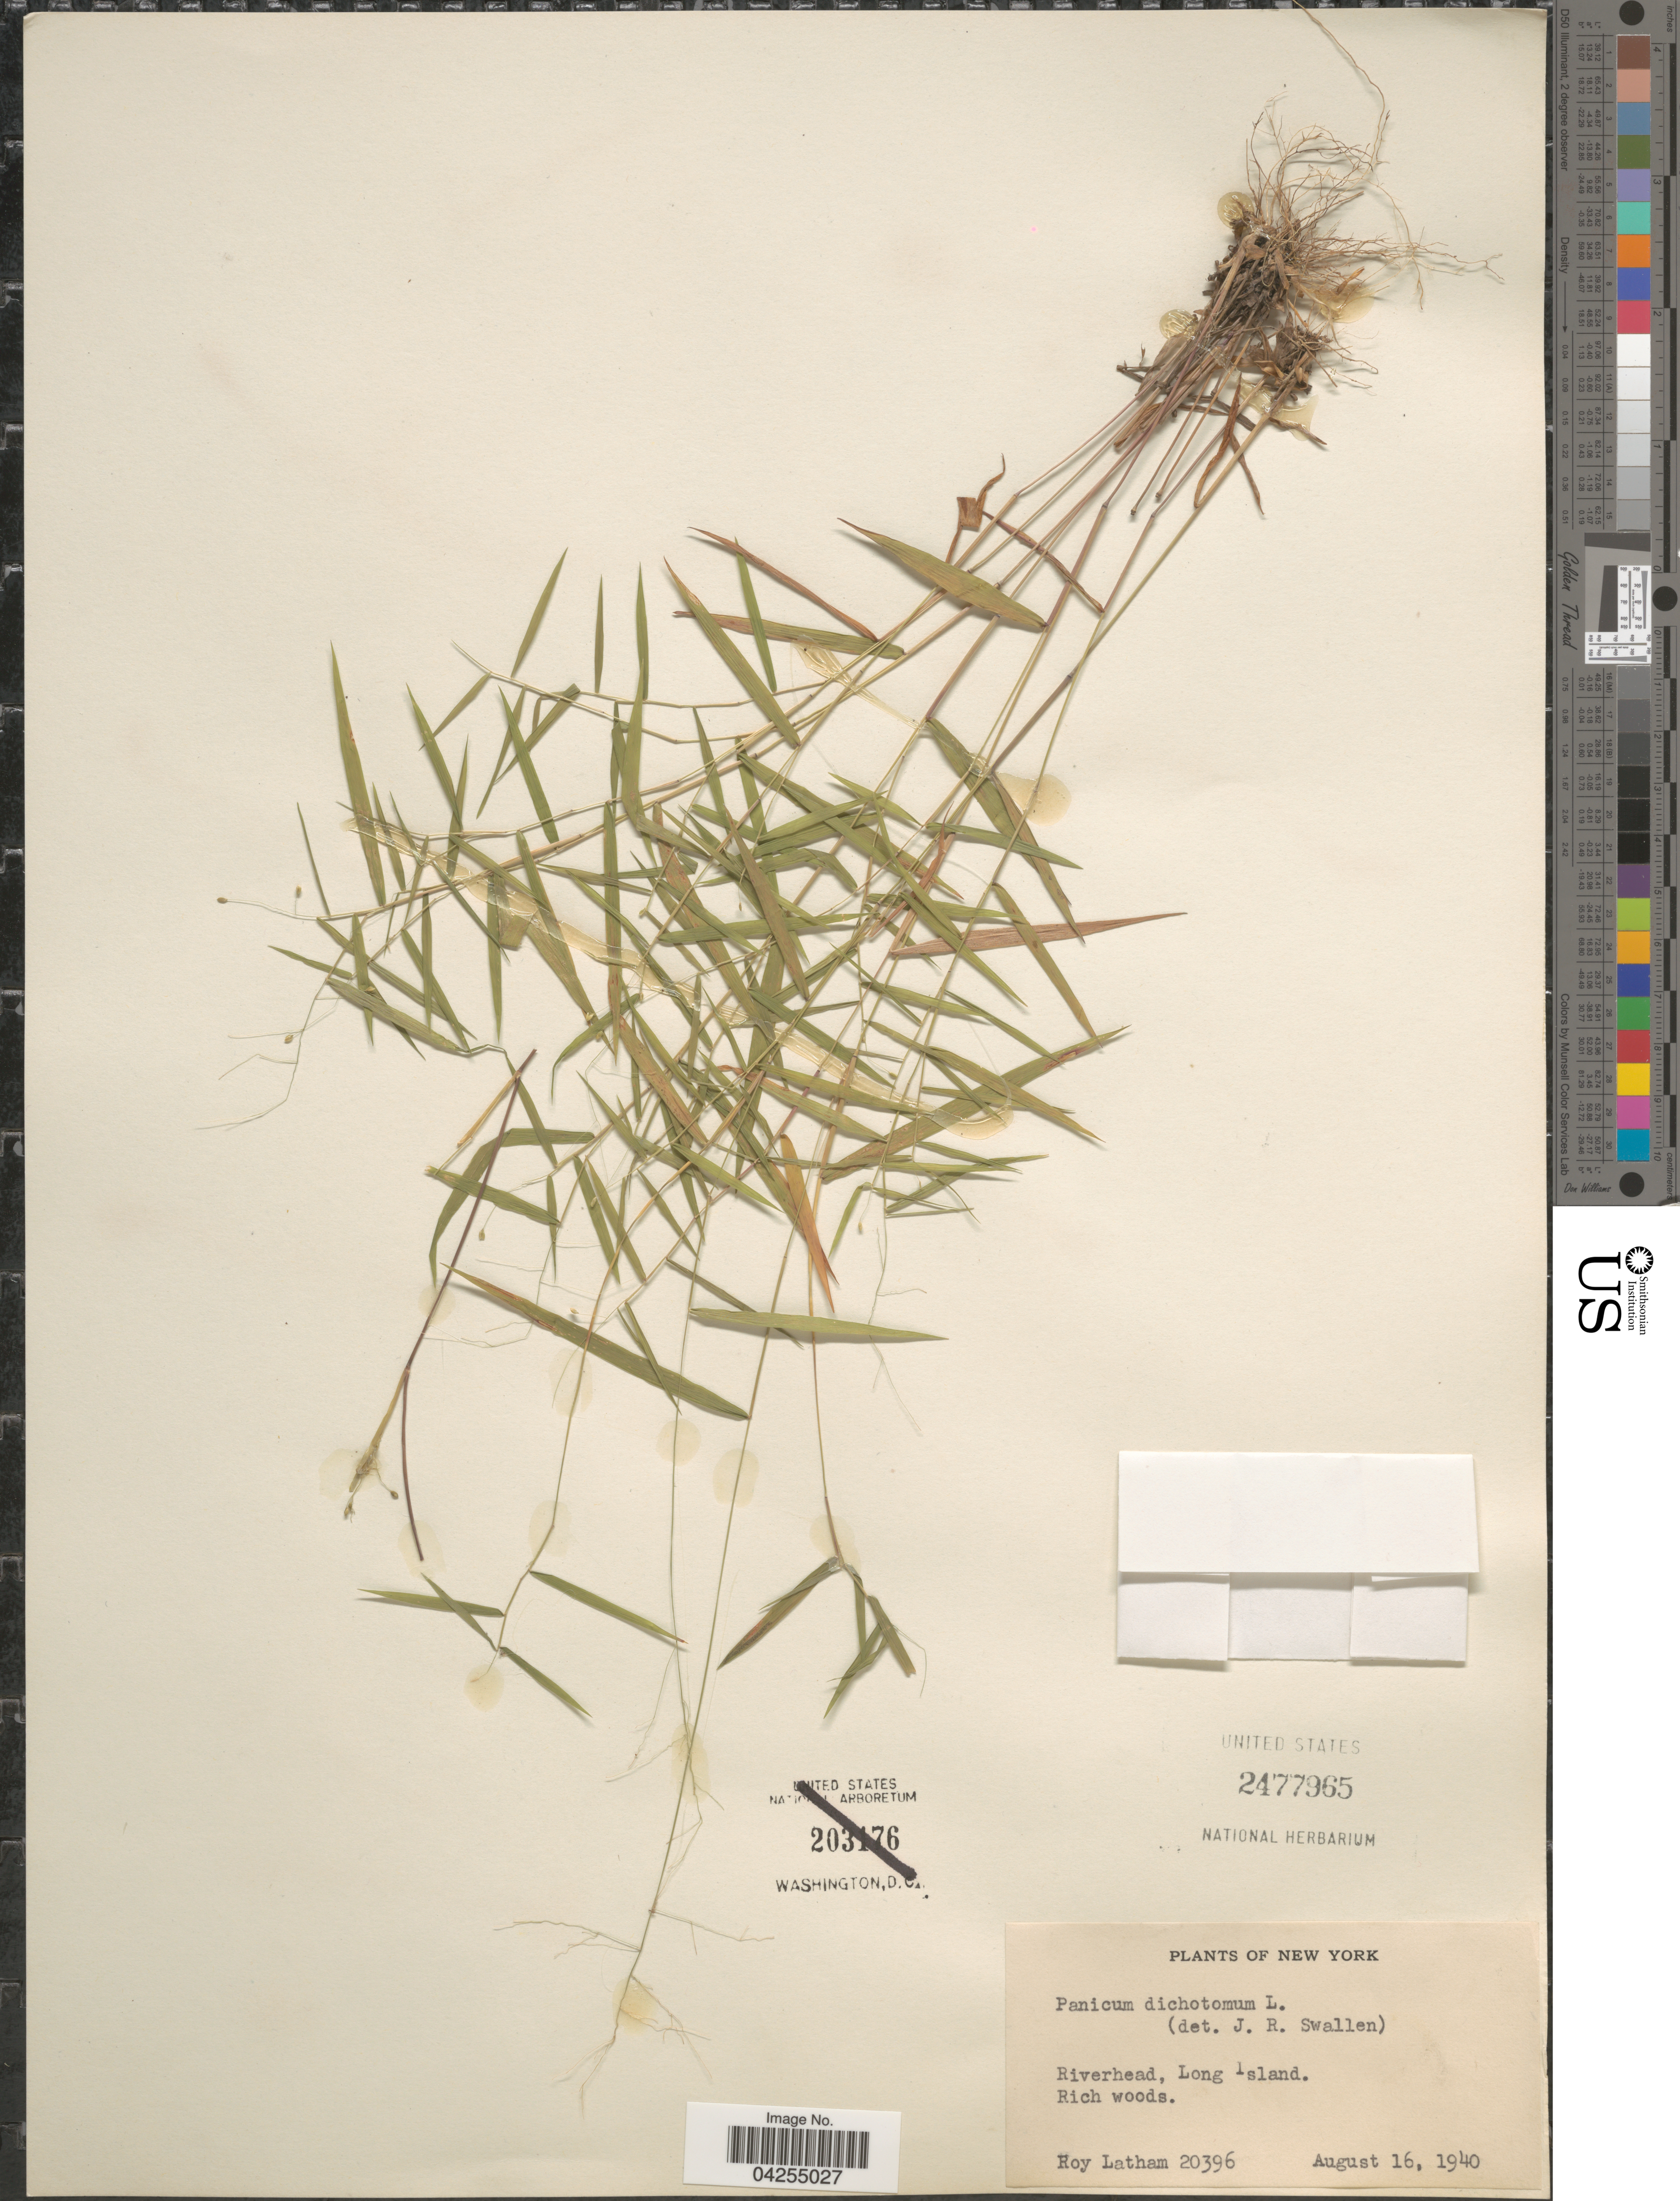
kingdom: Plantae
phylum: Tracheophyta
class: Liliopsida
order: Poales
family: Poaceae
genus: Dichanthelium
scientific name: Dichanthelium dichotomum var. dichotomum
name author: (L.) Gould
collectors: R. Latham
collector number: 20396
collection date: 1940-08-16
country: United States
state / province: New York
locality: Riverhead, Long Island. Rich woods.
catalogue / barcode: US 2477965